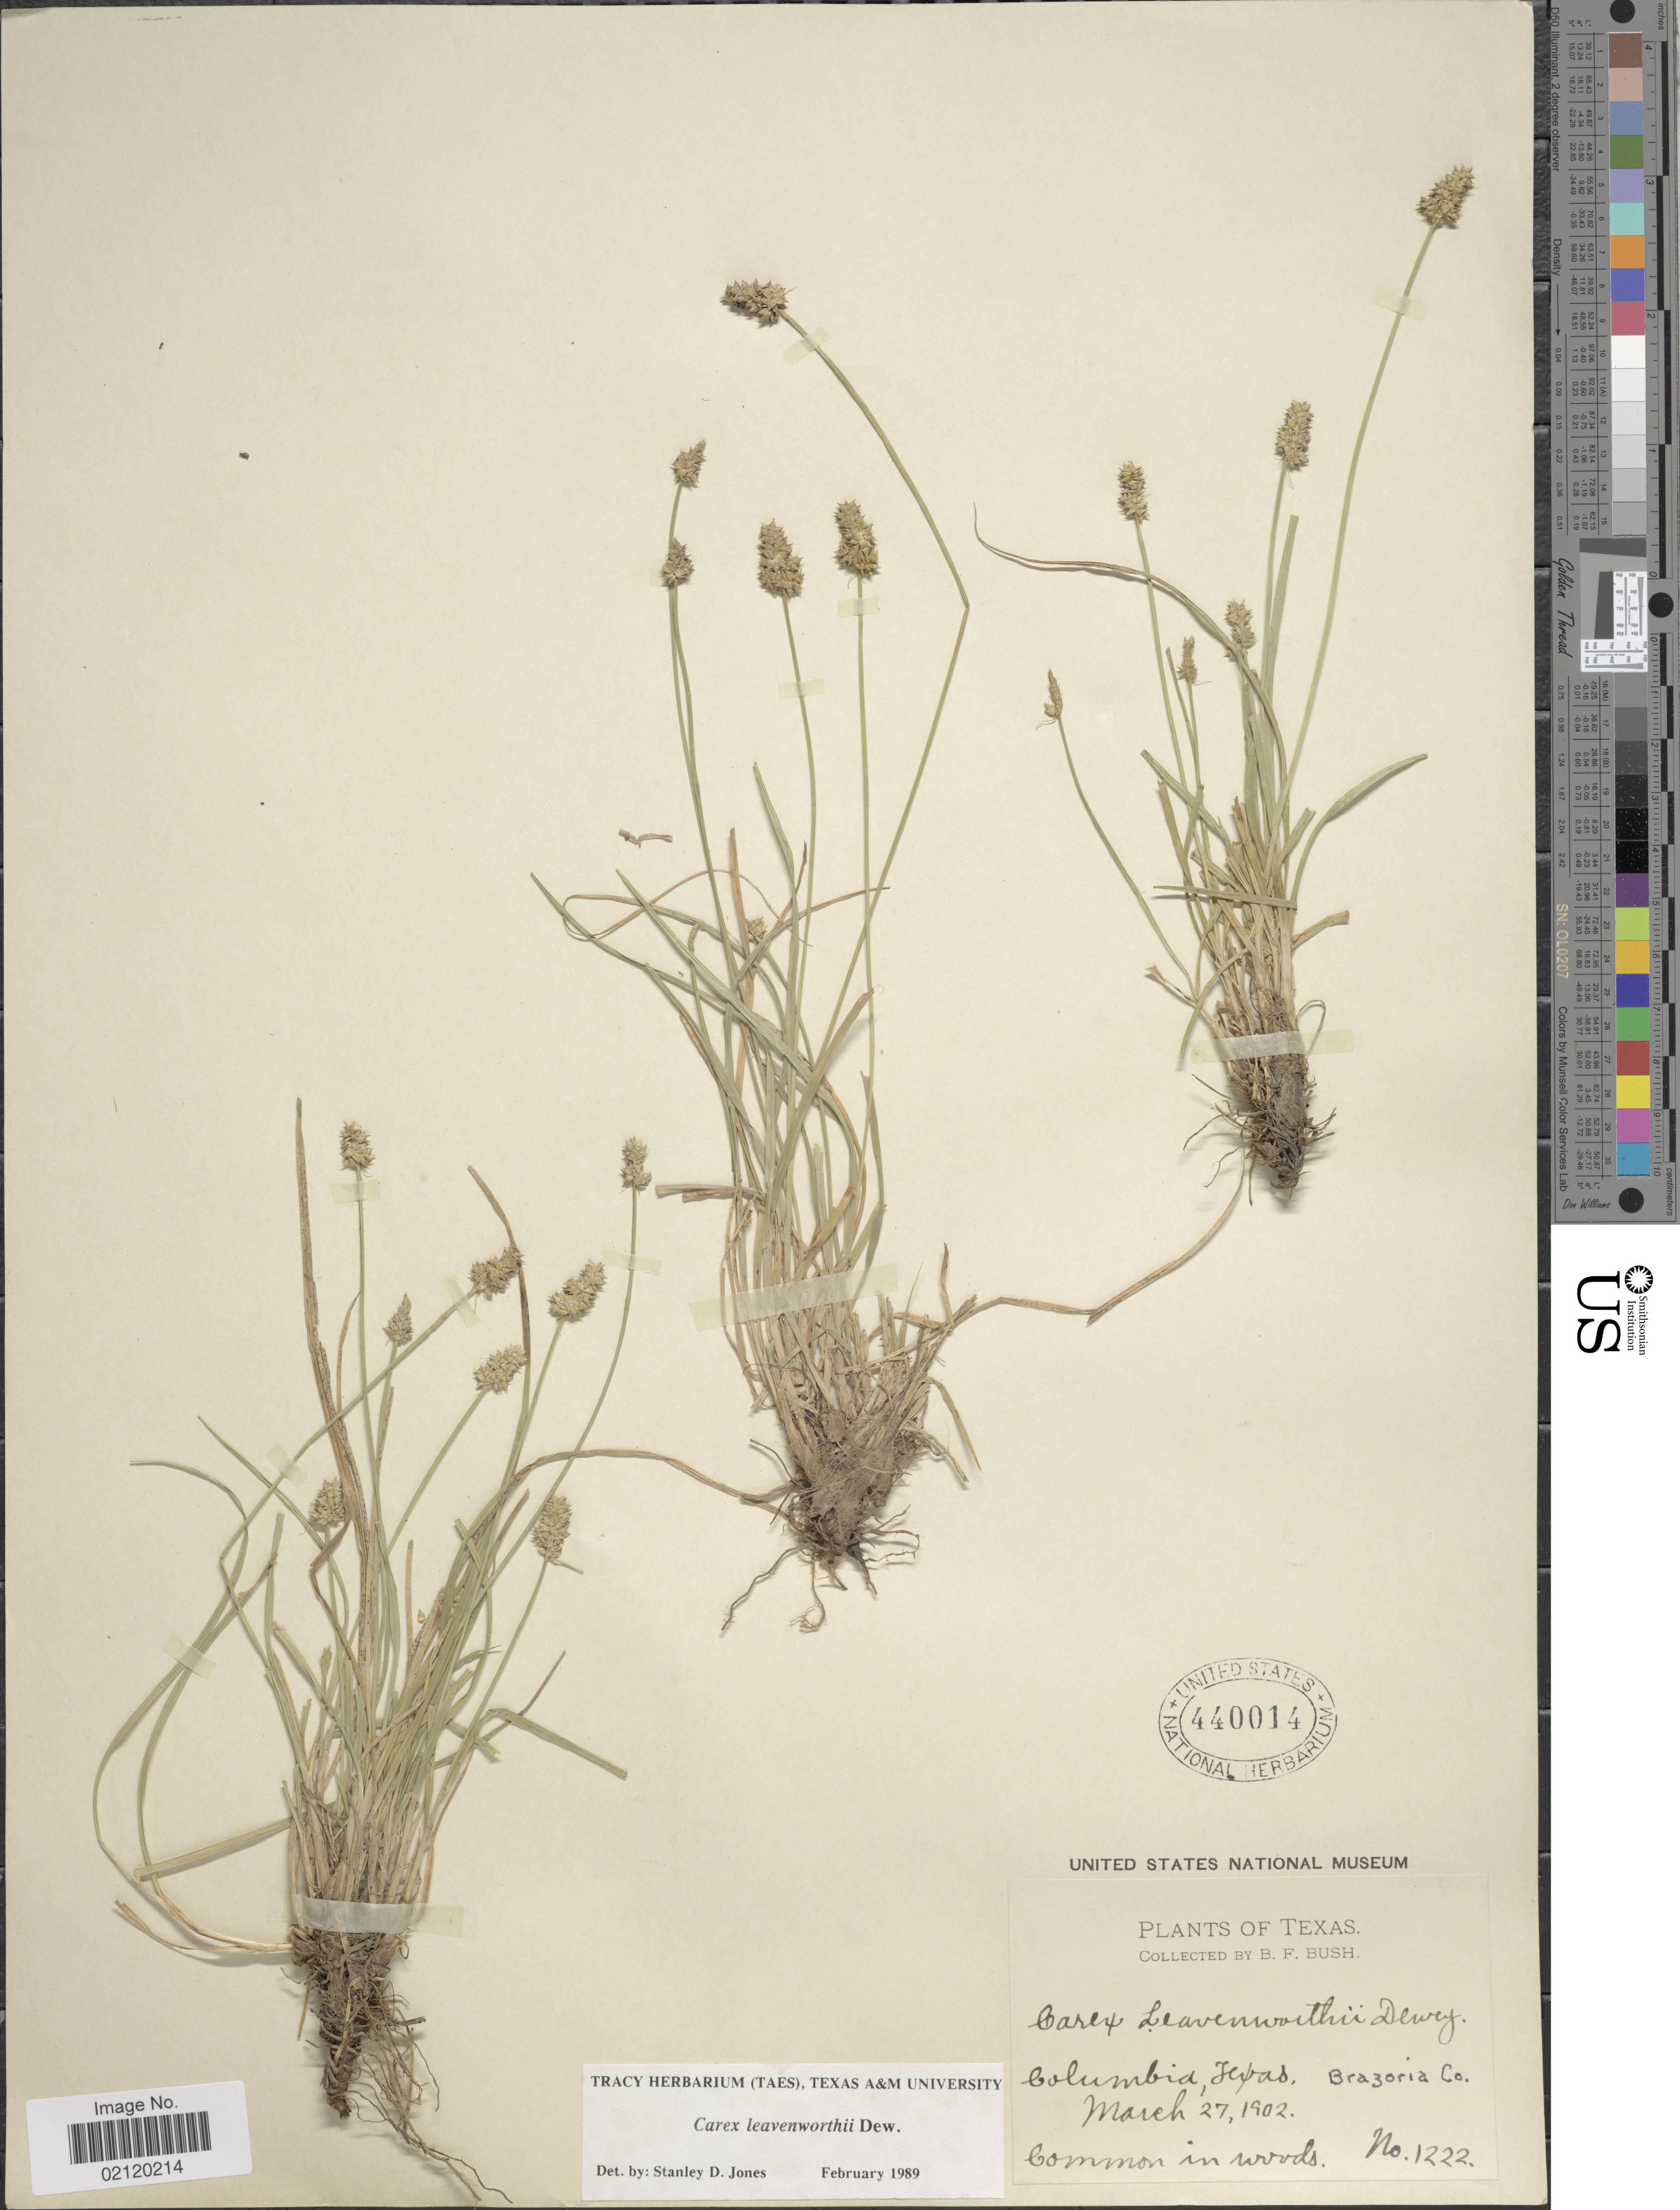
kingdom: Plantae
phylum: Tracheophyta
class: Liliopsida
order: Poales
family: Cyperaceae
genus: Carex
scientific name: Carex leavenworthii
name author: Dewey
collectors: B. F. Bush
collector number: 1222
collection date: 1902-03-27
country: United States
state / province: Texas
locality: Columbia, Brazoria Co.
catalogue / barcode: US 440014